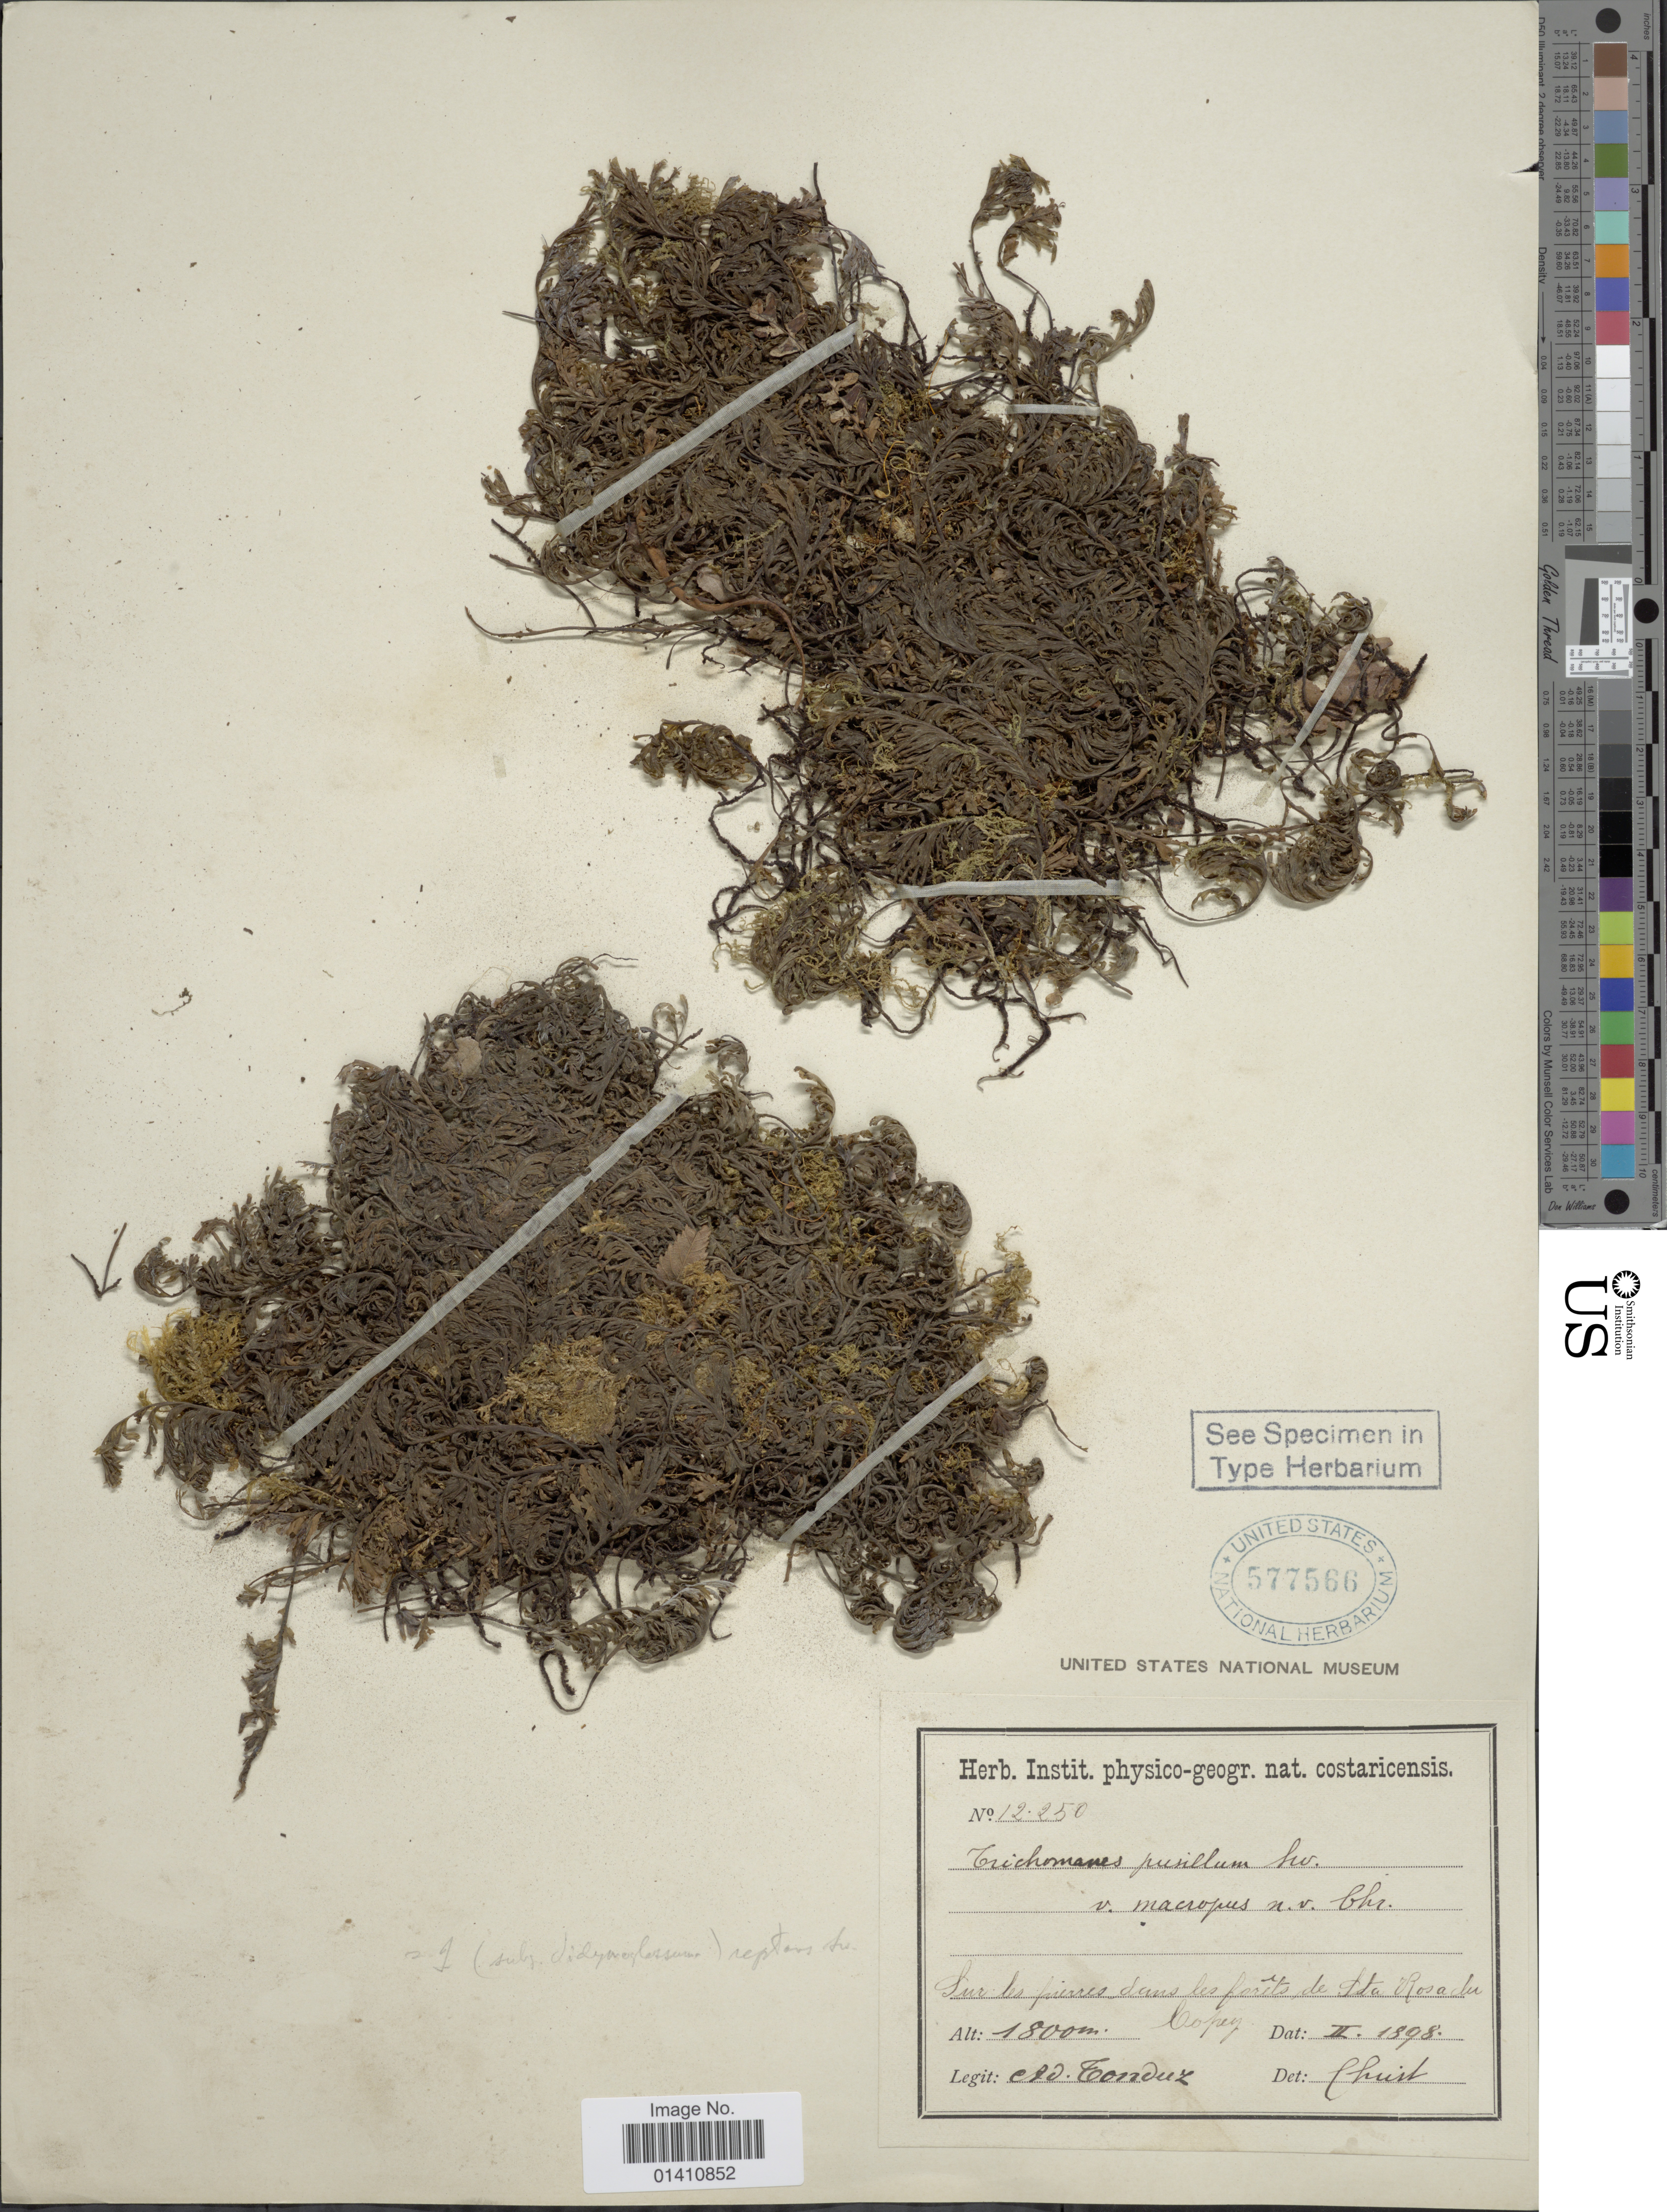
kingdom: Plantae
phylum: Tracheophyta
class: Polypodiopsida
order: Hymenophyllales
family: Hymenophyllaceae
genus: Didymoglossum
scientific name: Didymoglossum reptans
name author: (Sw.) C. Presl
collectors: A. Tonduz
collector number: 12250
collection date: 1898-02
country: Costa Rica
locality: Sur les pierres dans les forest de Sta. Rosa du Copey.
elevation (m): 1800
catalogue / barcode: US 577566